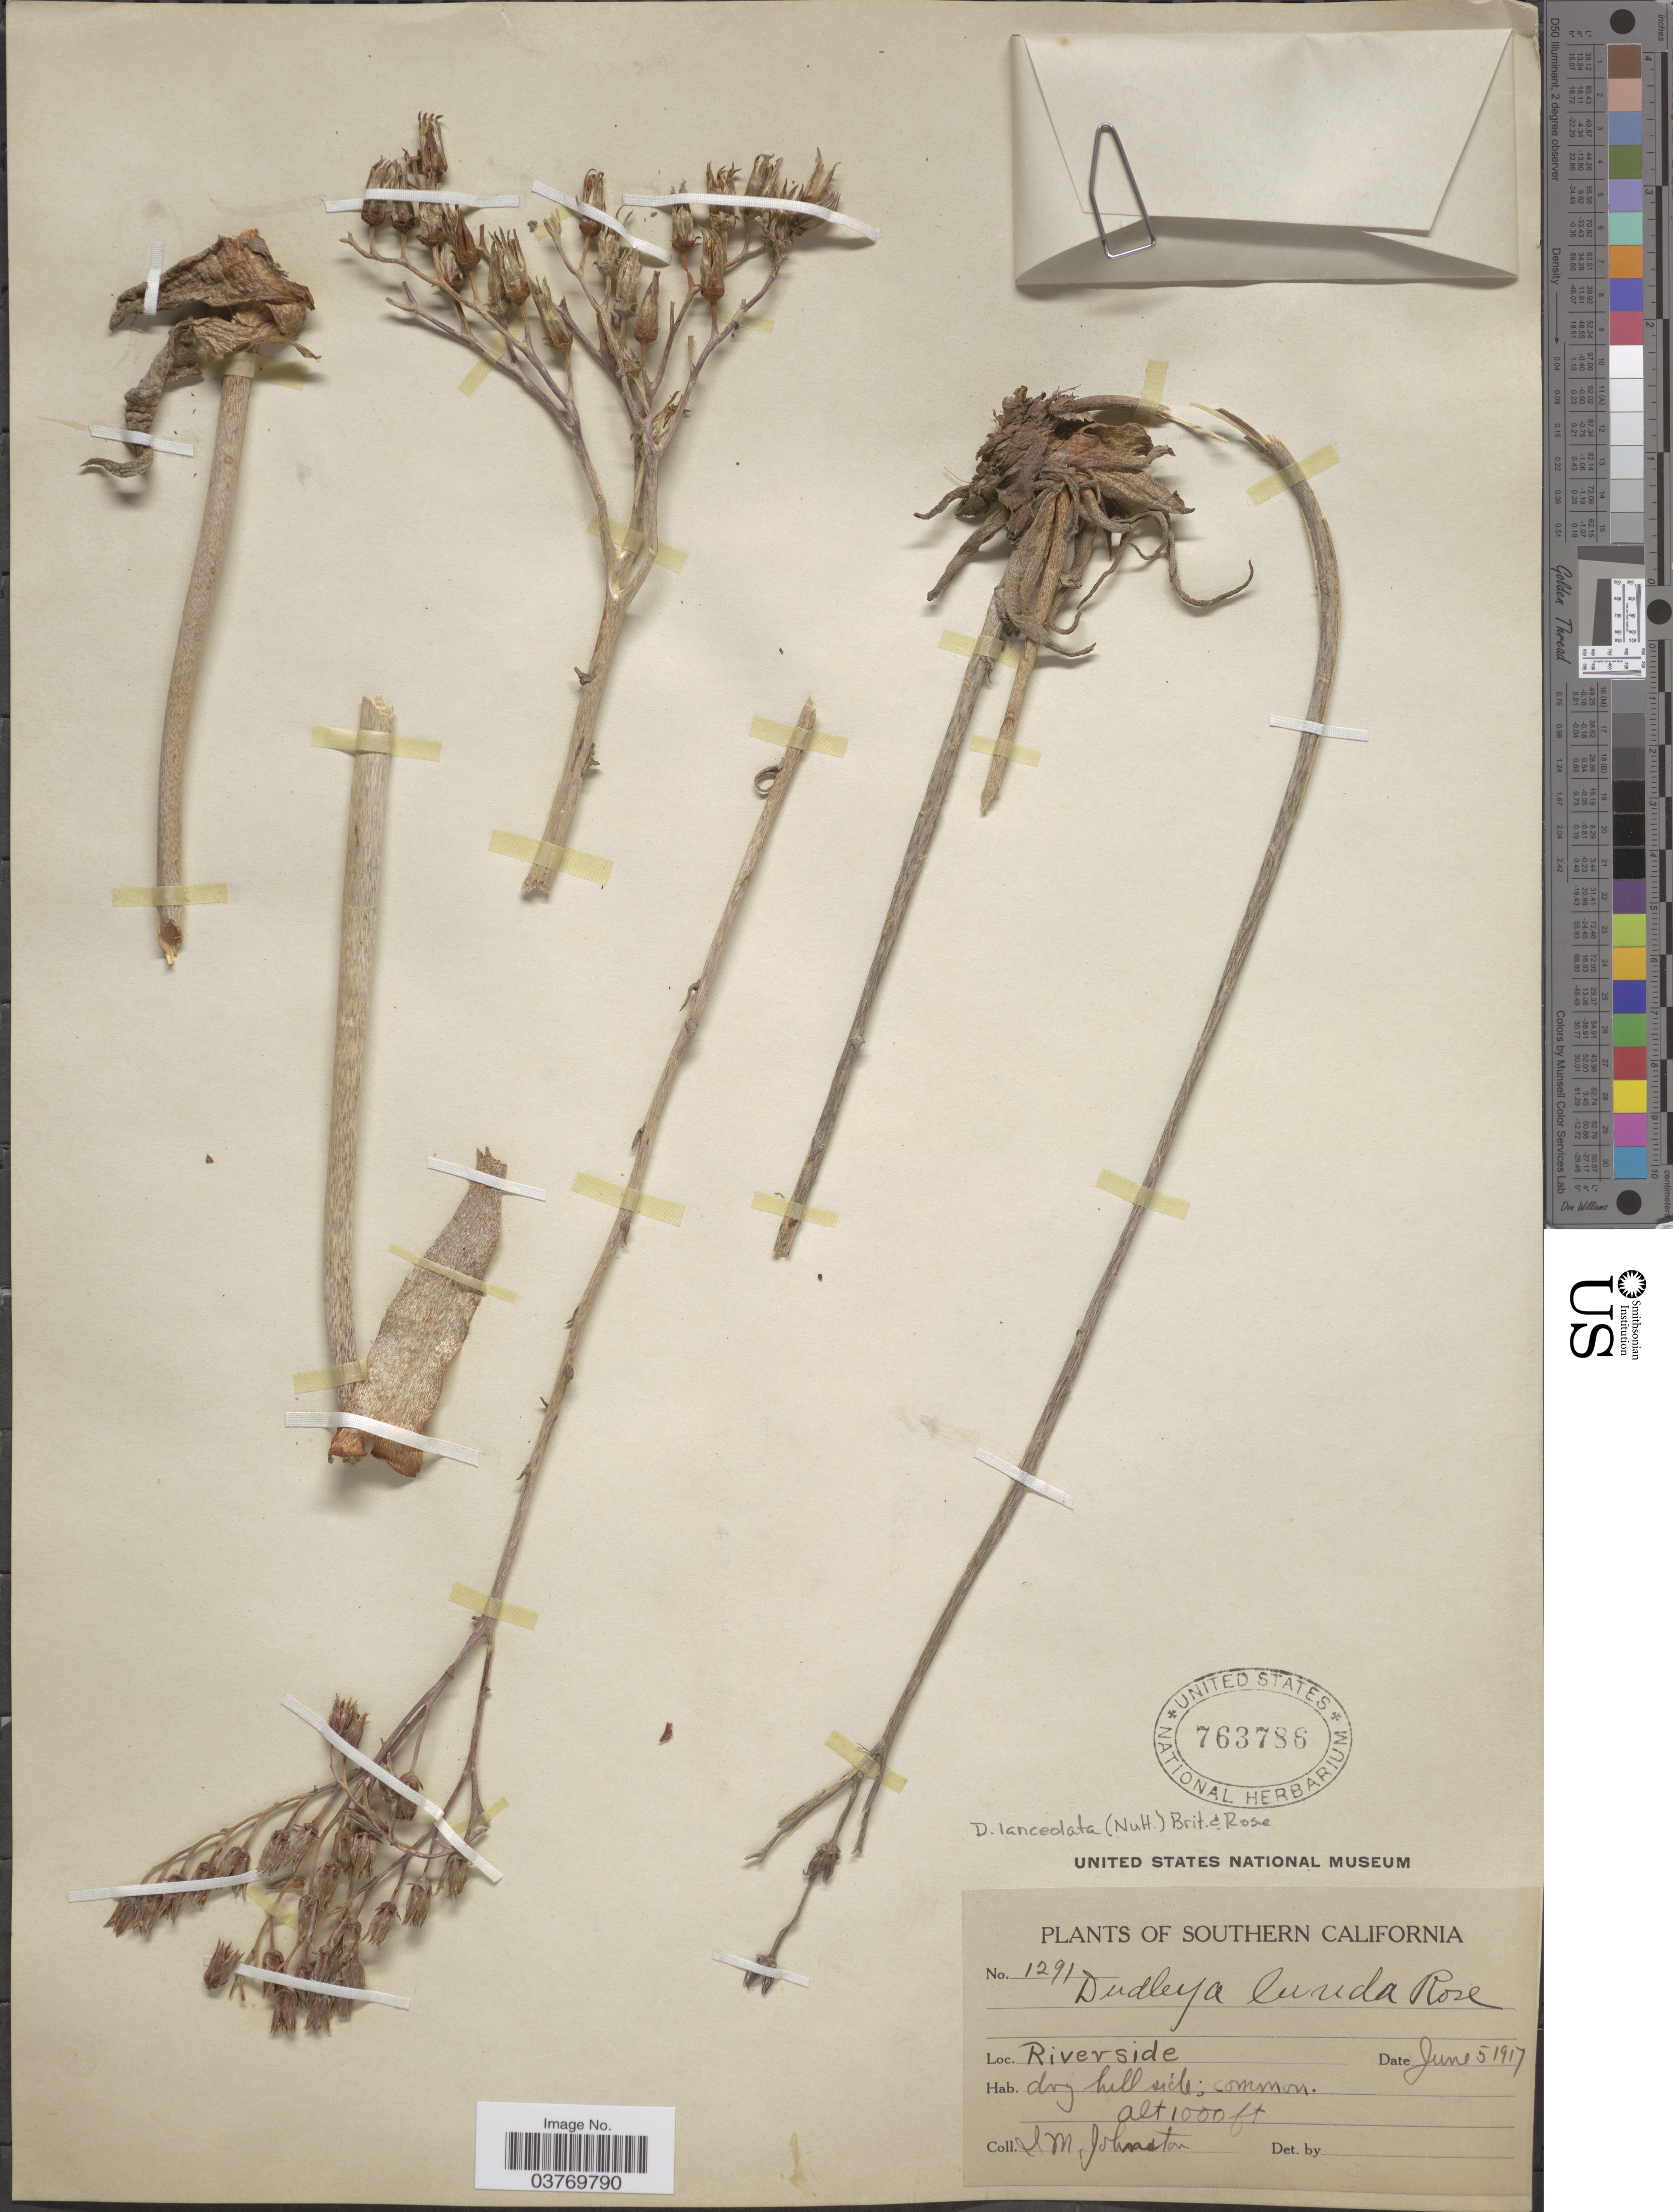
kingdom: Plantae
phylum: Tracheophyta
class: Magnoliopsida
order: Saxifragales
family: Crassulaceae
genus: Dudleya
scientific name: Dudleya lurida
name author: Rose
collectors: I.M. Johnston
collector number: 1291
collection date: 1917-06-05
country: United States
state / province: California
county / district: Riverside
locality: Southern California. Riverside.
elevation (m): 305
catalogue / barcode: US 763786